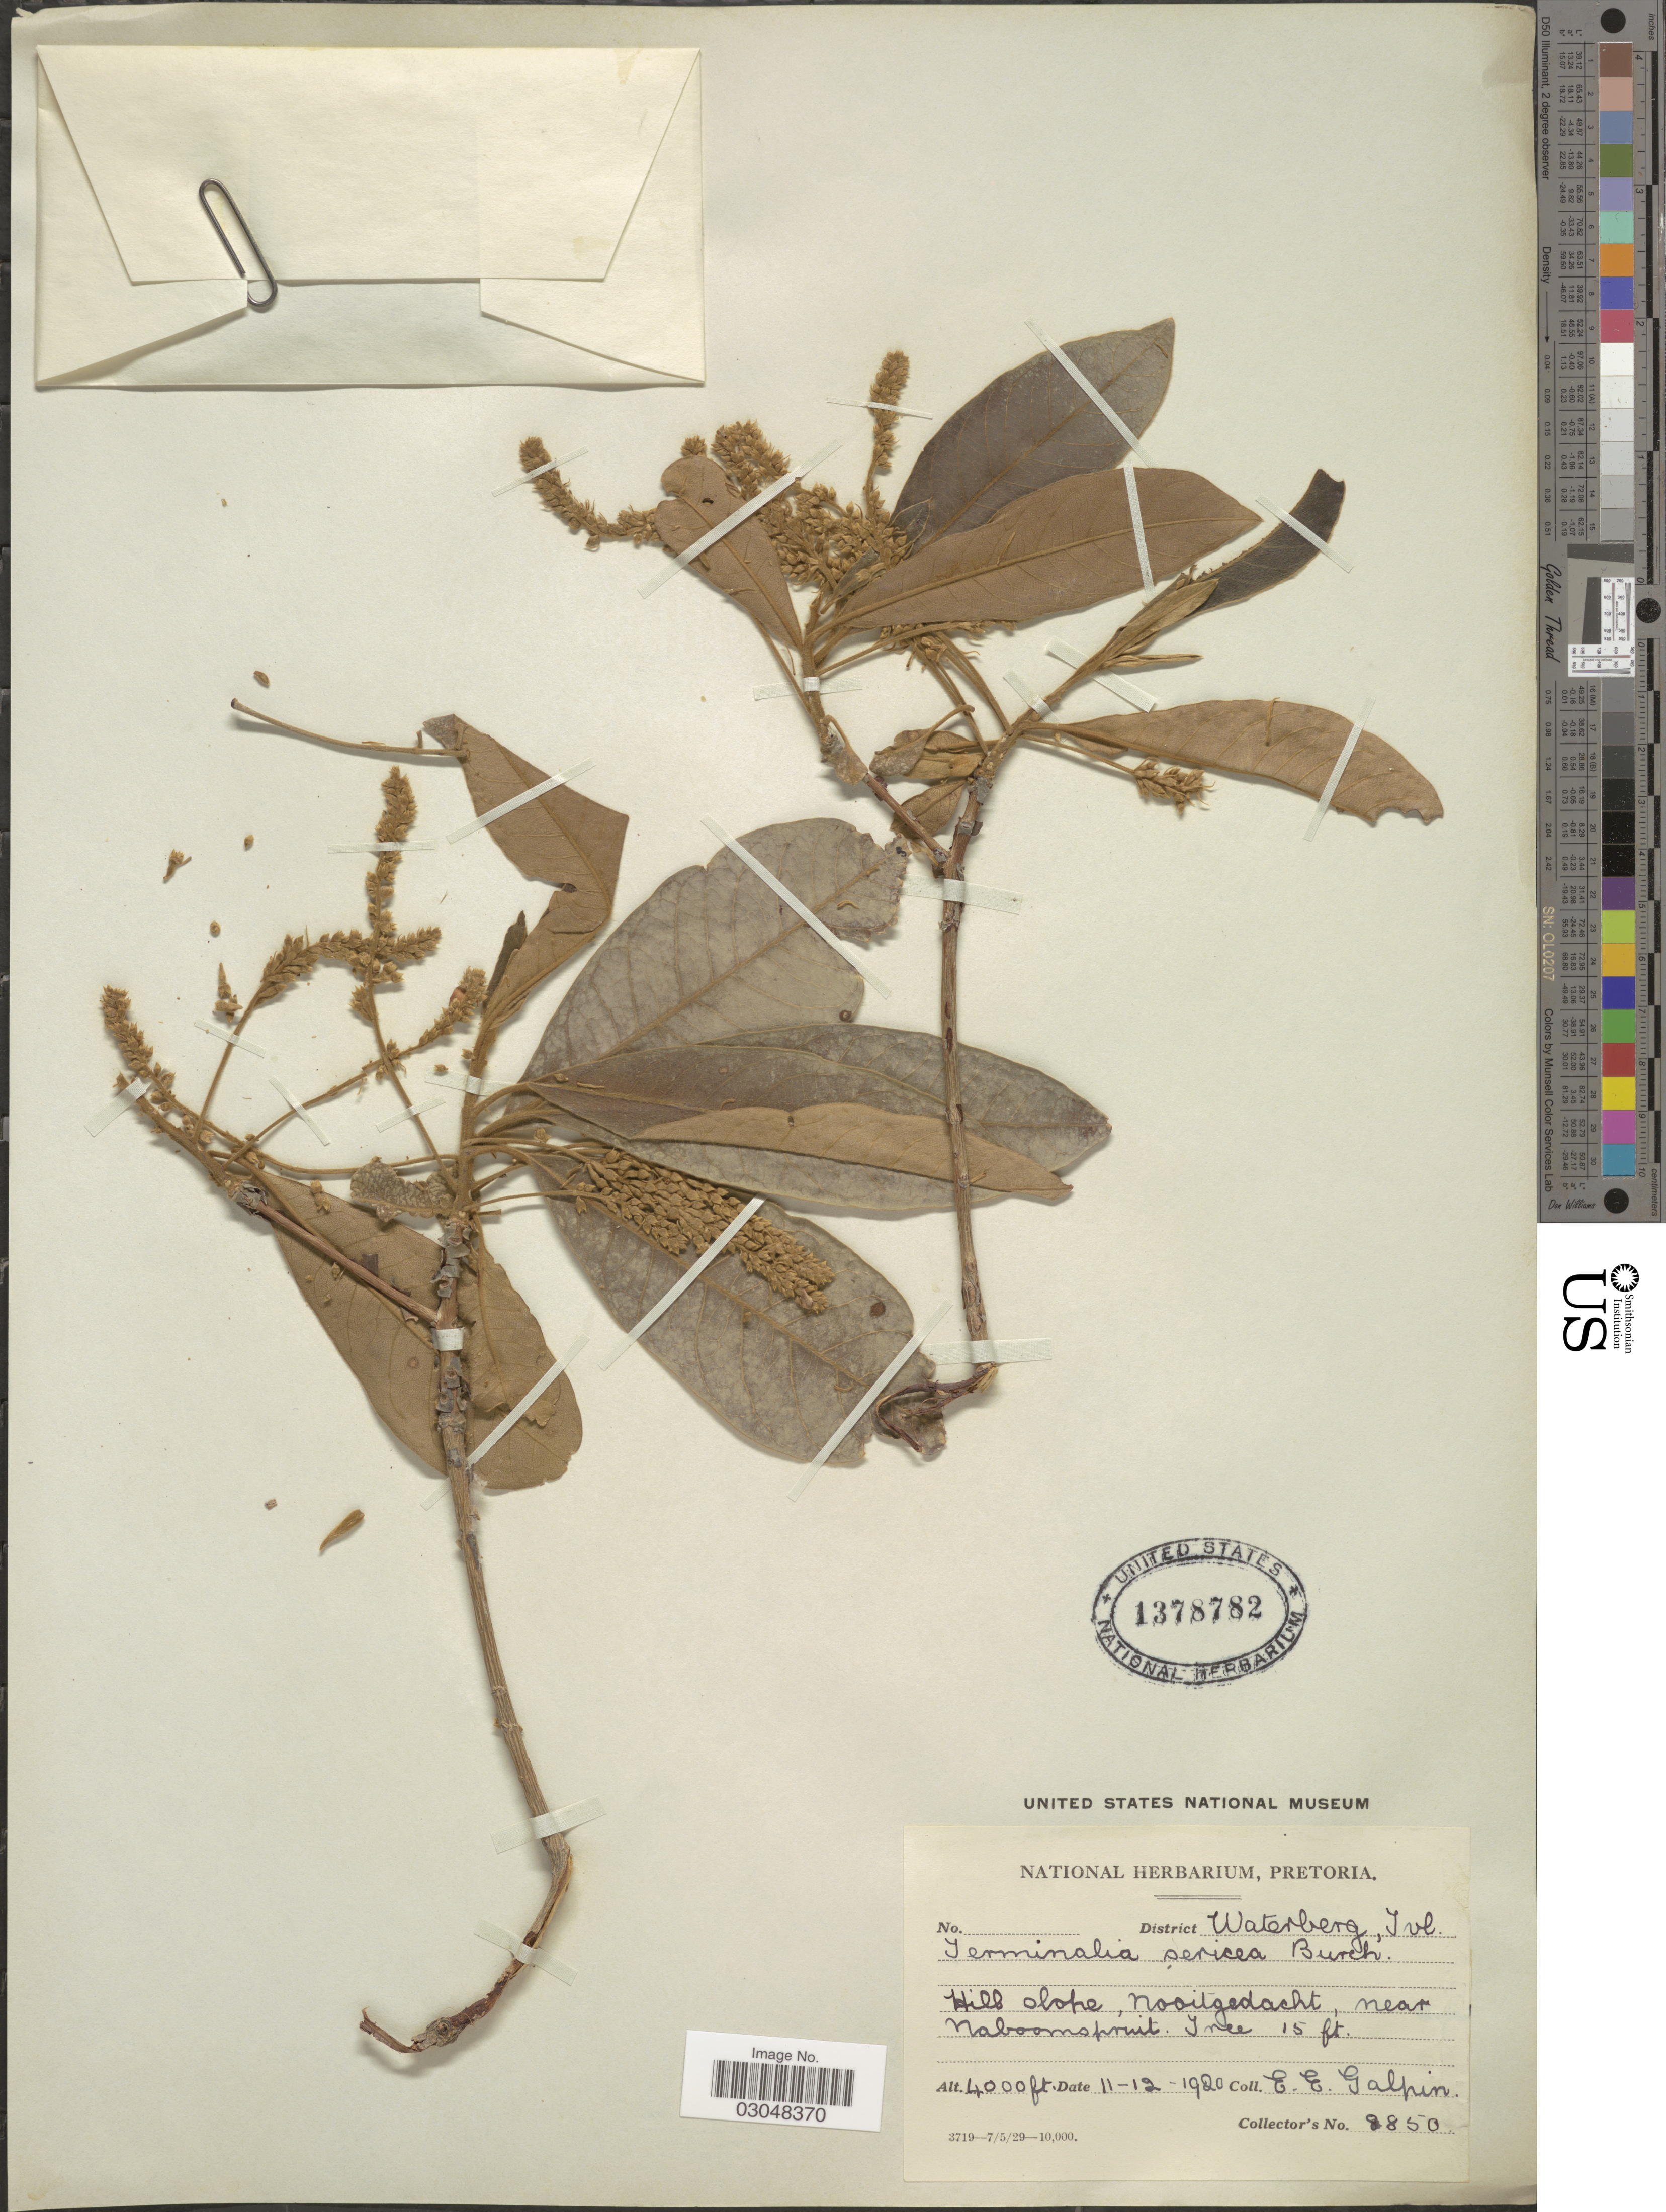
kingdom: Plantae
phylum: Tracheophyta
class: Magnoliopsida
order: Myrtales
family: Combretaceae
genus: Terminalia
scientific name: Terminalia sericea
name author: D.G. Burch ex DC.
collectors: E. Galpin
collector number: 8850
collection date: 1920-12-11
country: South Africa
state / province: Limpopo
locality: District Waterberg, Tvl. Hill slope, Nooitgedacht, near Naboomspruit.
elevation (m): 1219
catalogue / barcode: US 1378782